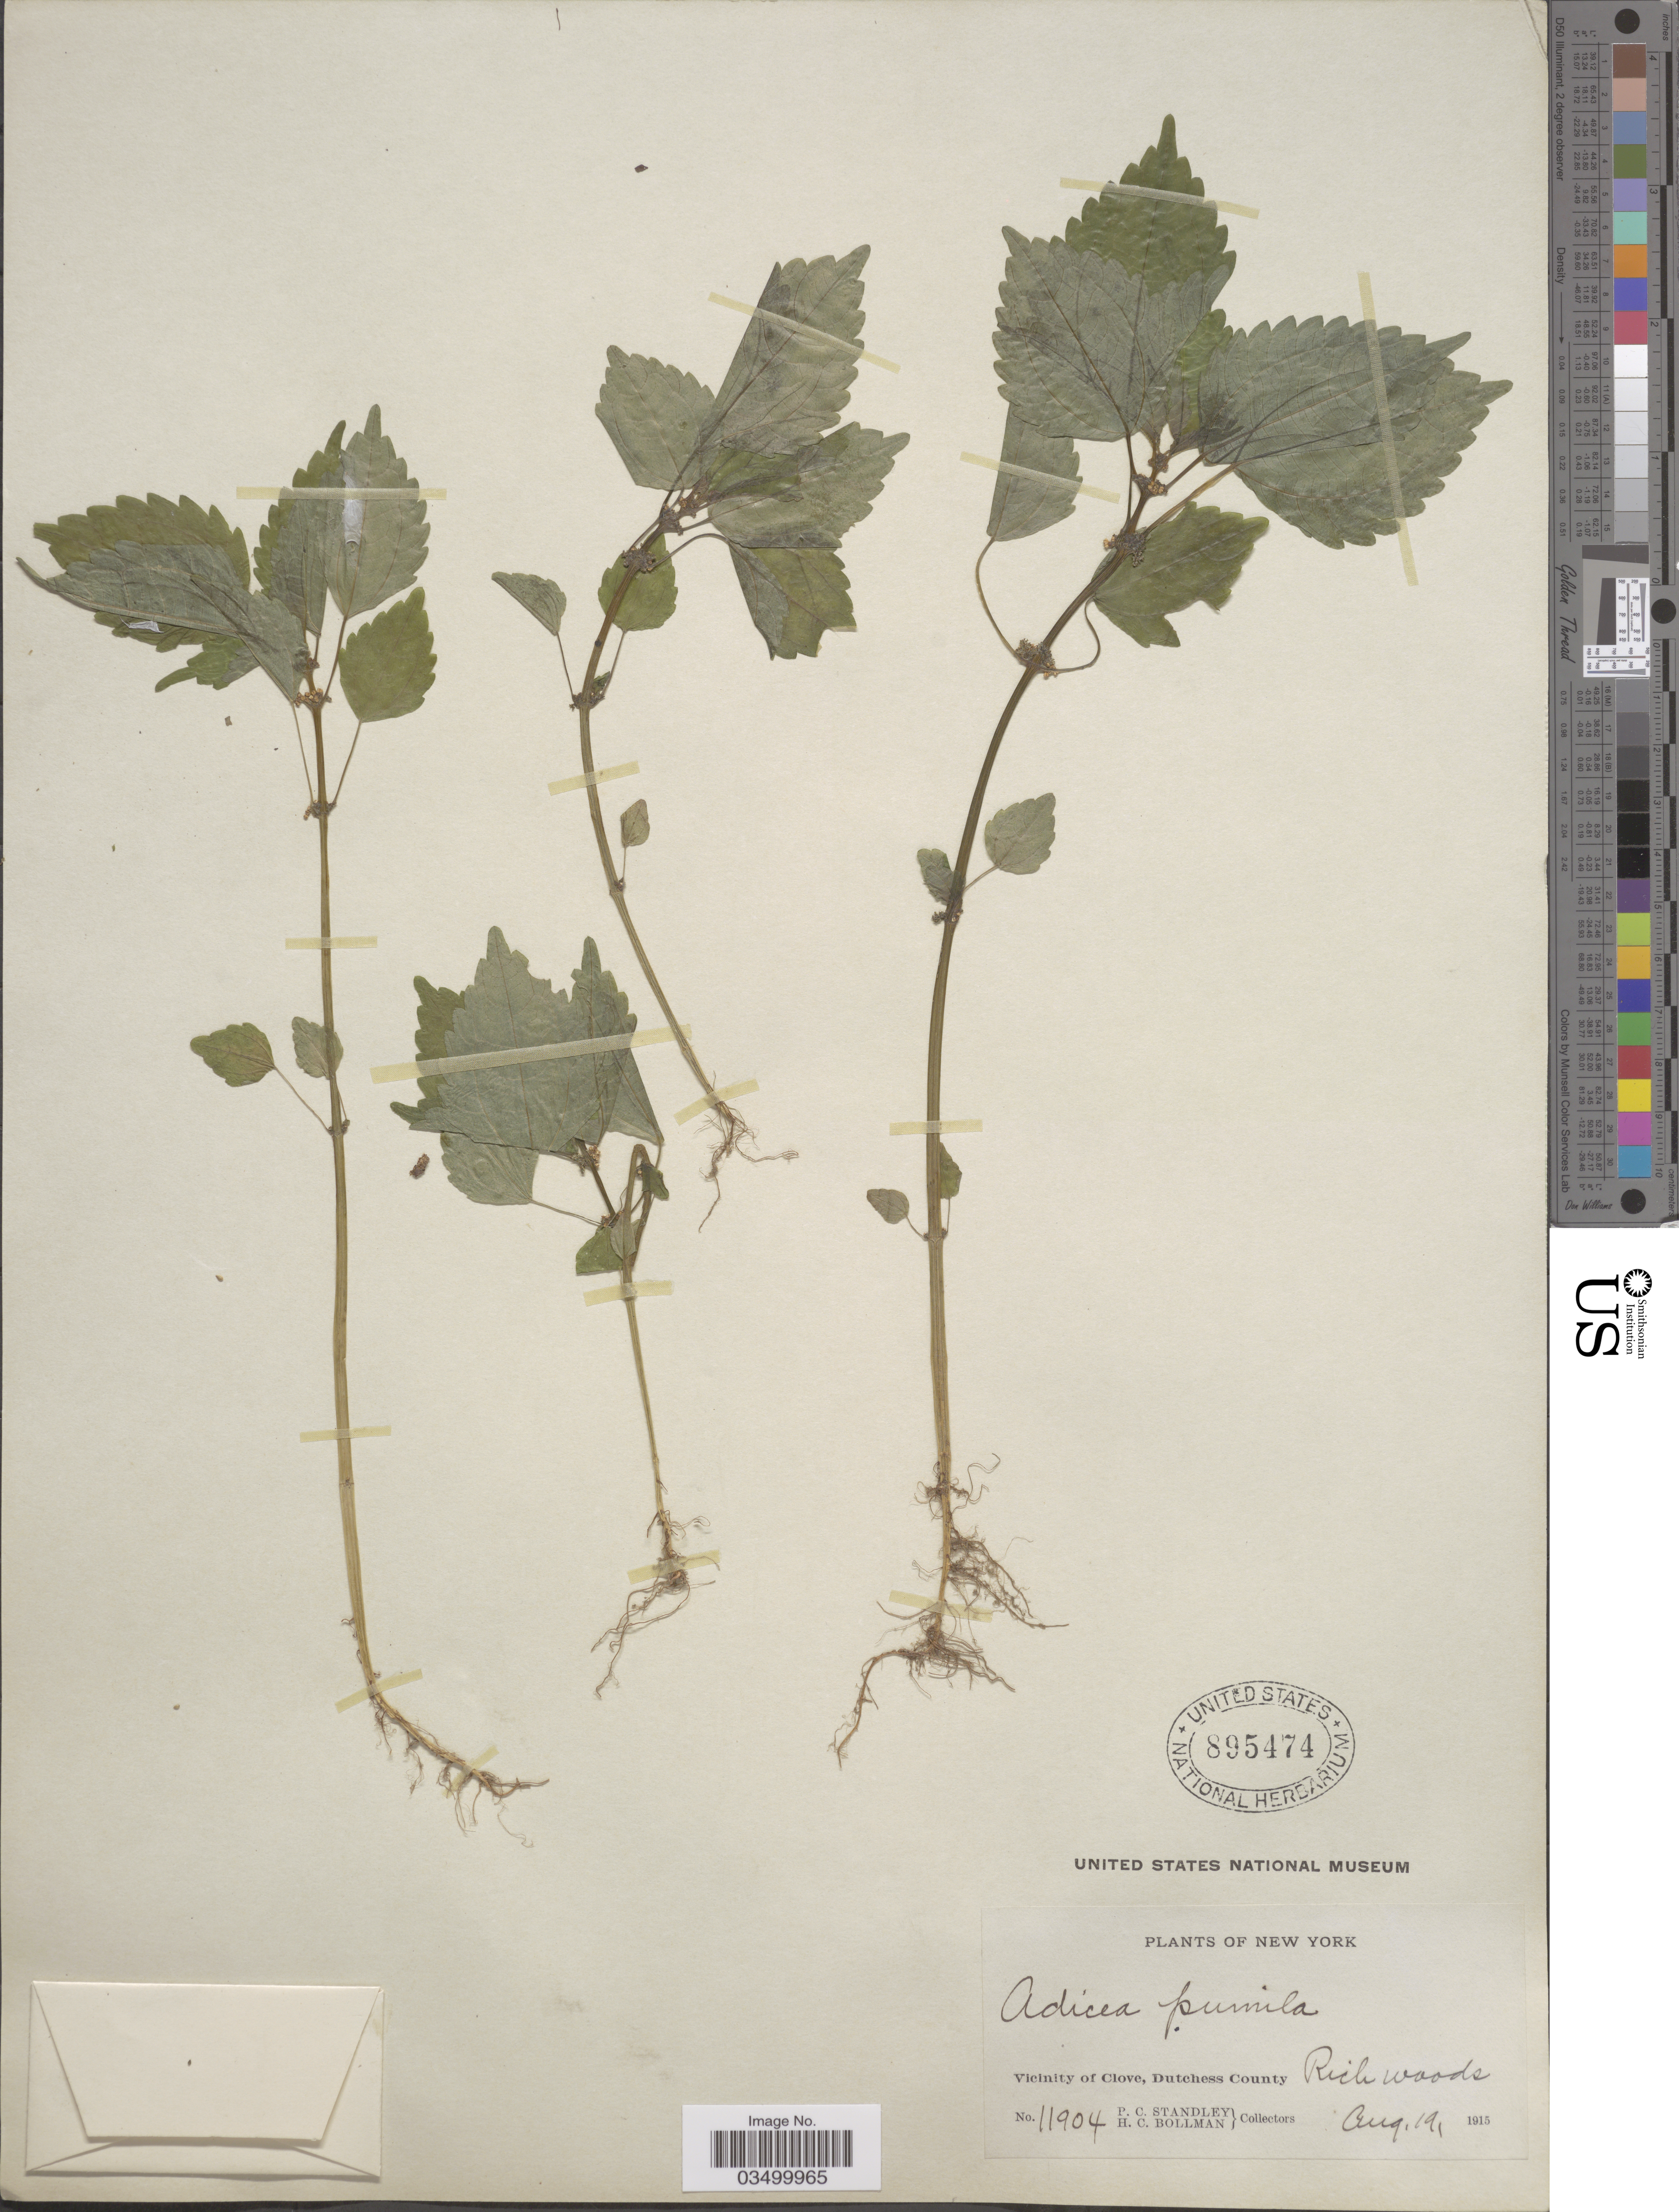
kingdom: Plantae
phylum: Tracheophyta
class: Magnoliopsida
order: Rosales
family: Urticaceae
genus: Pilea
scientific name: Pilea pumila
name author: (L.) A. Gray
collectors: P. C. Standley & H. C. Bollman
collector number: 11904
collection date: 1915-08-19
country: United States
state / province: New York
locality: Vicinity of Clove, Dutchess County.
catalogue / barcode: US 895474